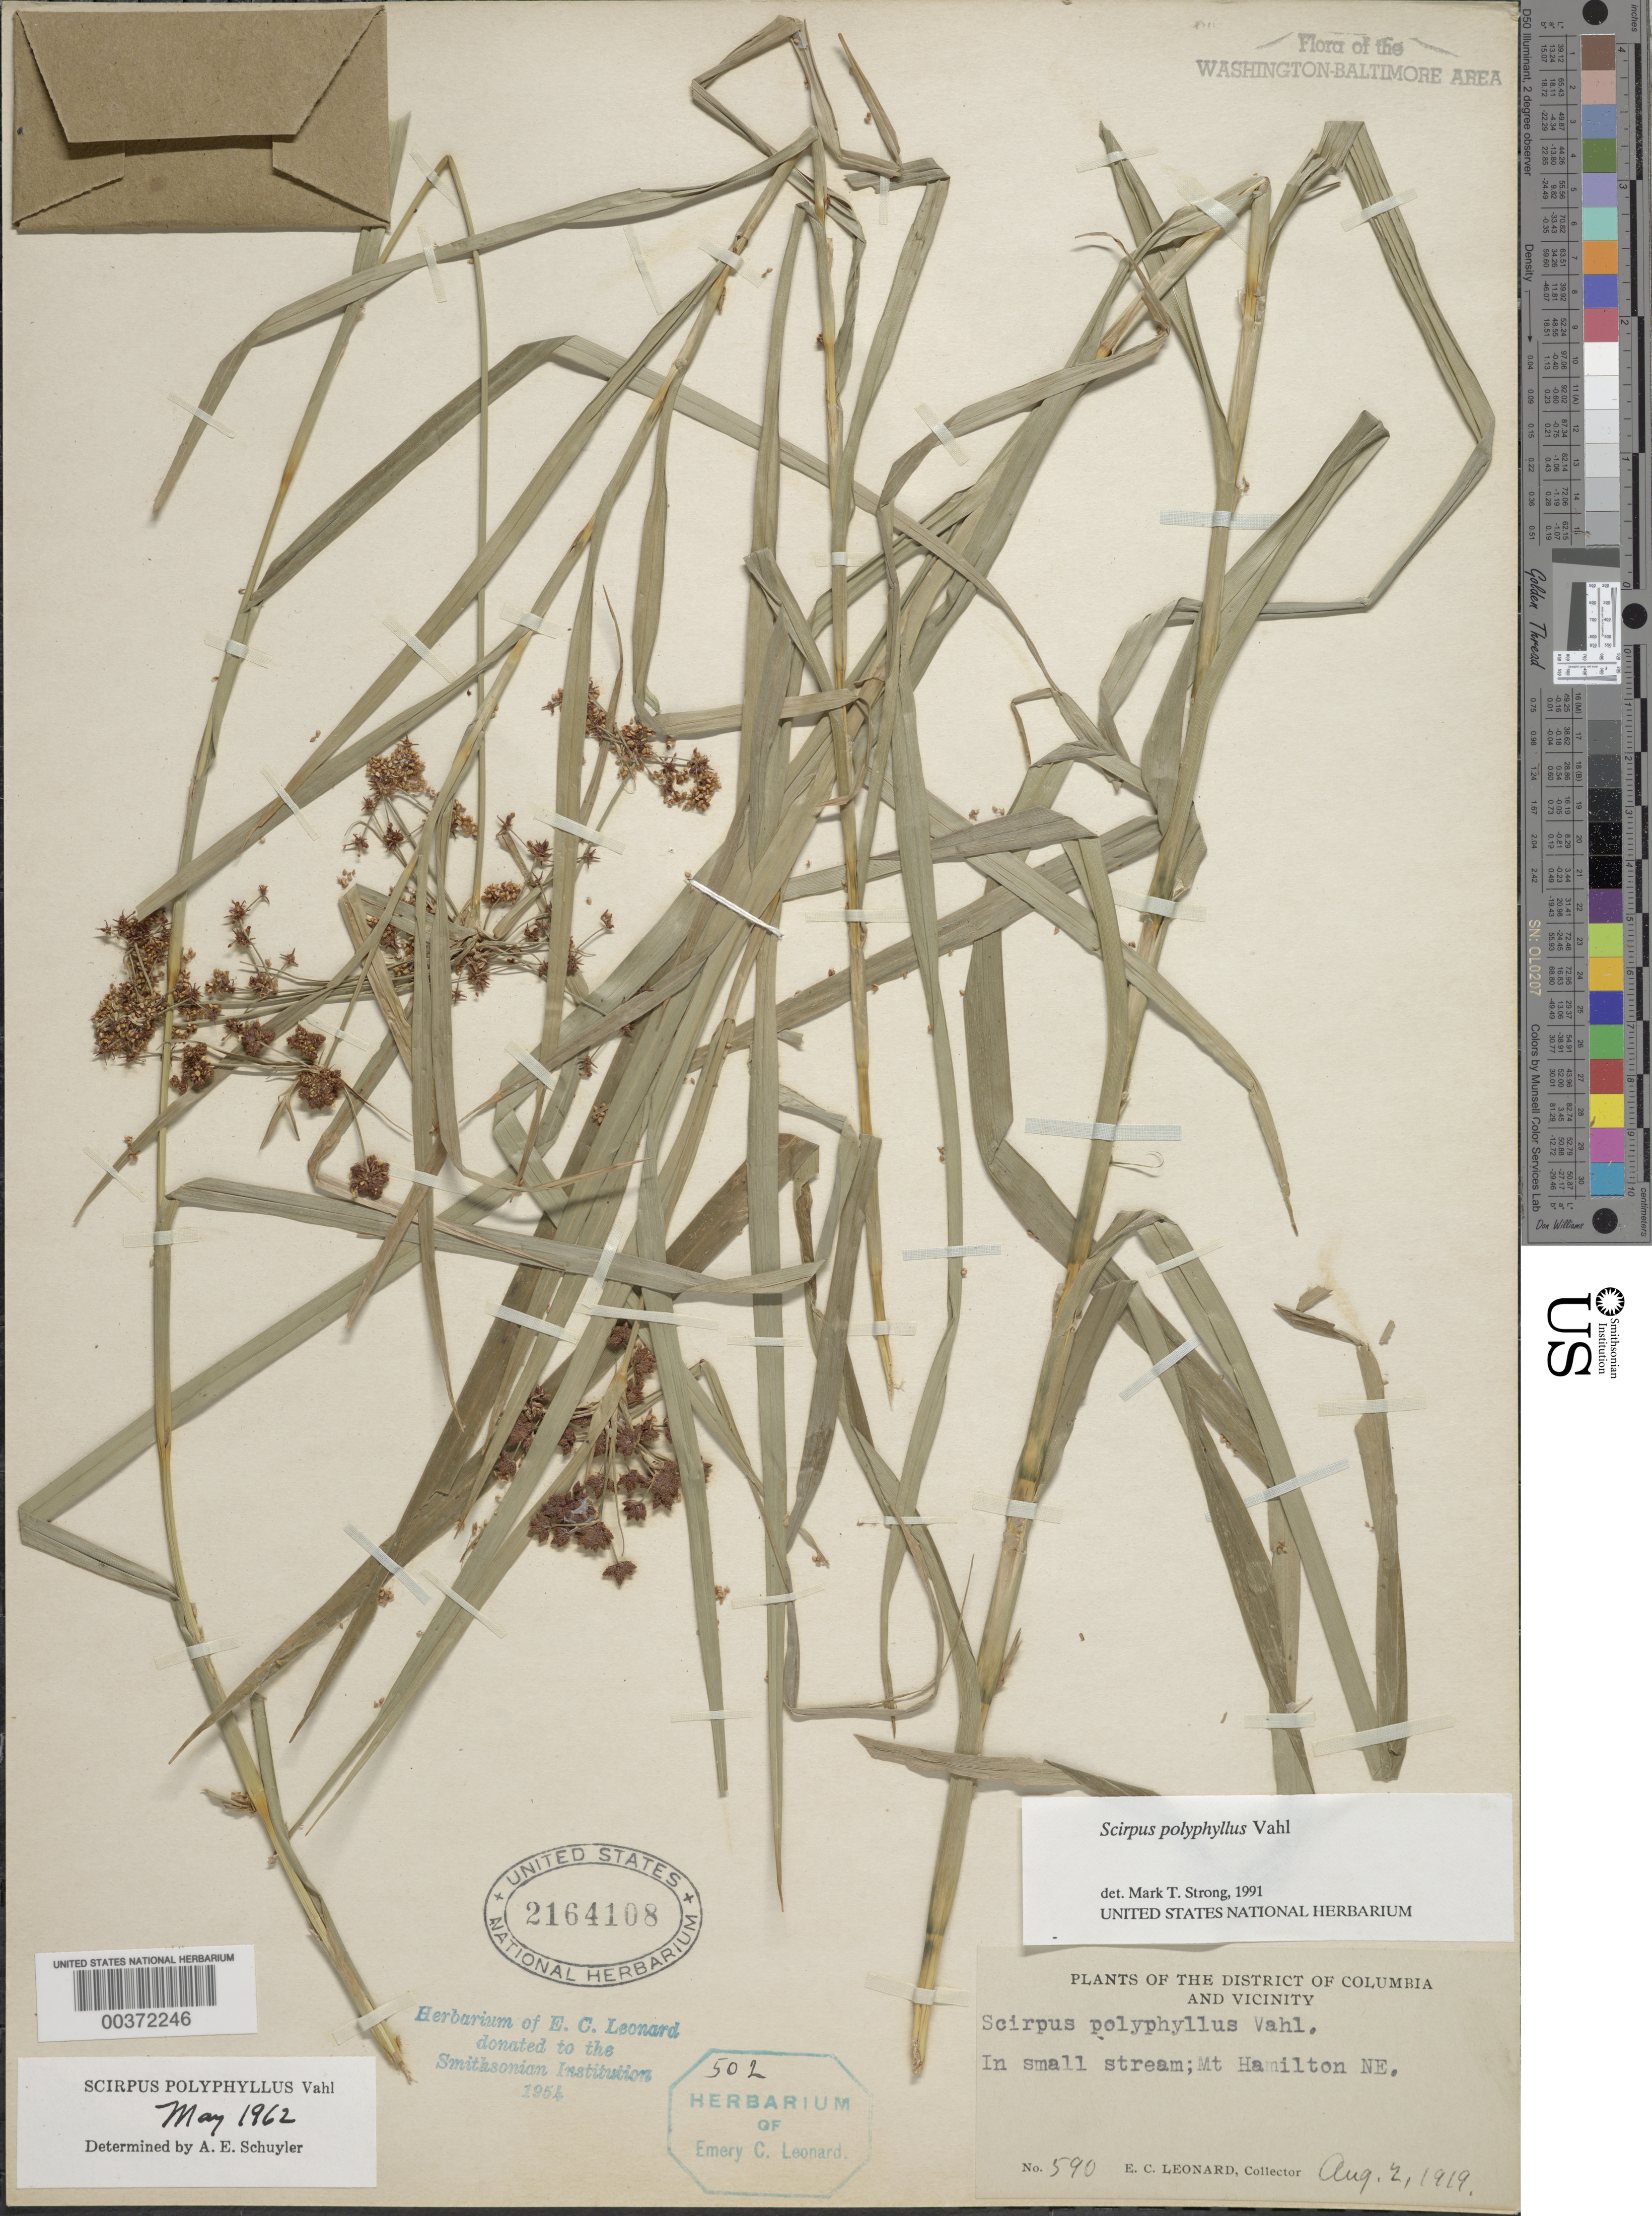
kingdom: Plantae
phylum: Tracheophyta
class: Liliopsida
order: Poales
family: Cyperaceae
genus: Scirpus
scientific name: Scirpus polyphyllus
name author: Vahl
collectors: E. C. Leonard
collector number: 590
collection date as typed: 02 Aug 1919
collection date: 1919-08-02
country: United States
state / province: District of Columbia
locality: Mount Hamilton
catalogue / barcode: US 2164108